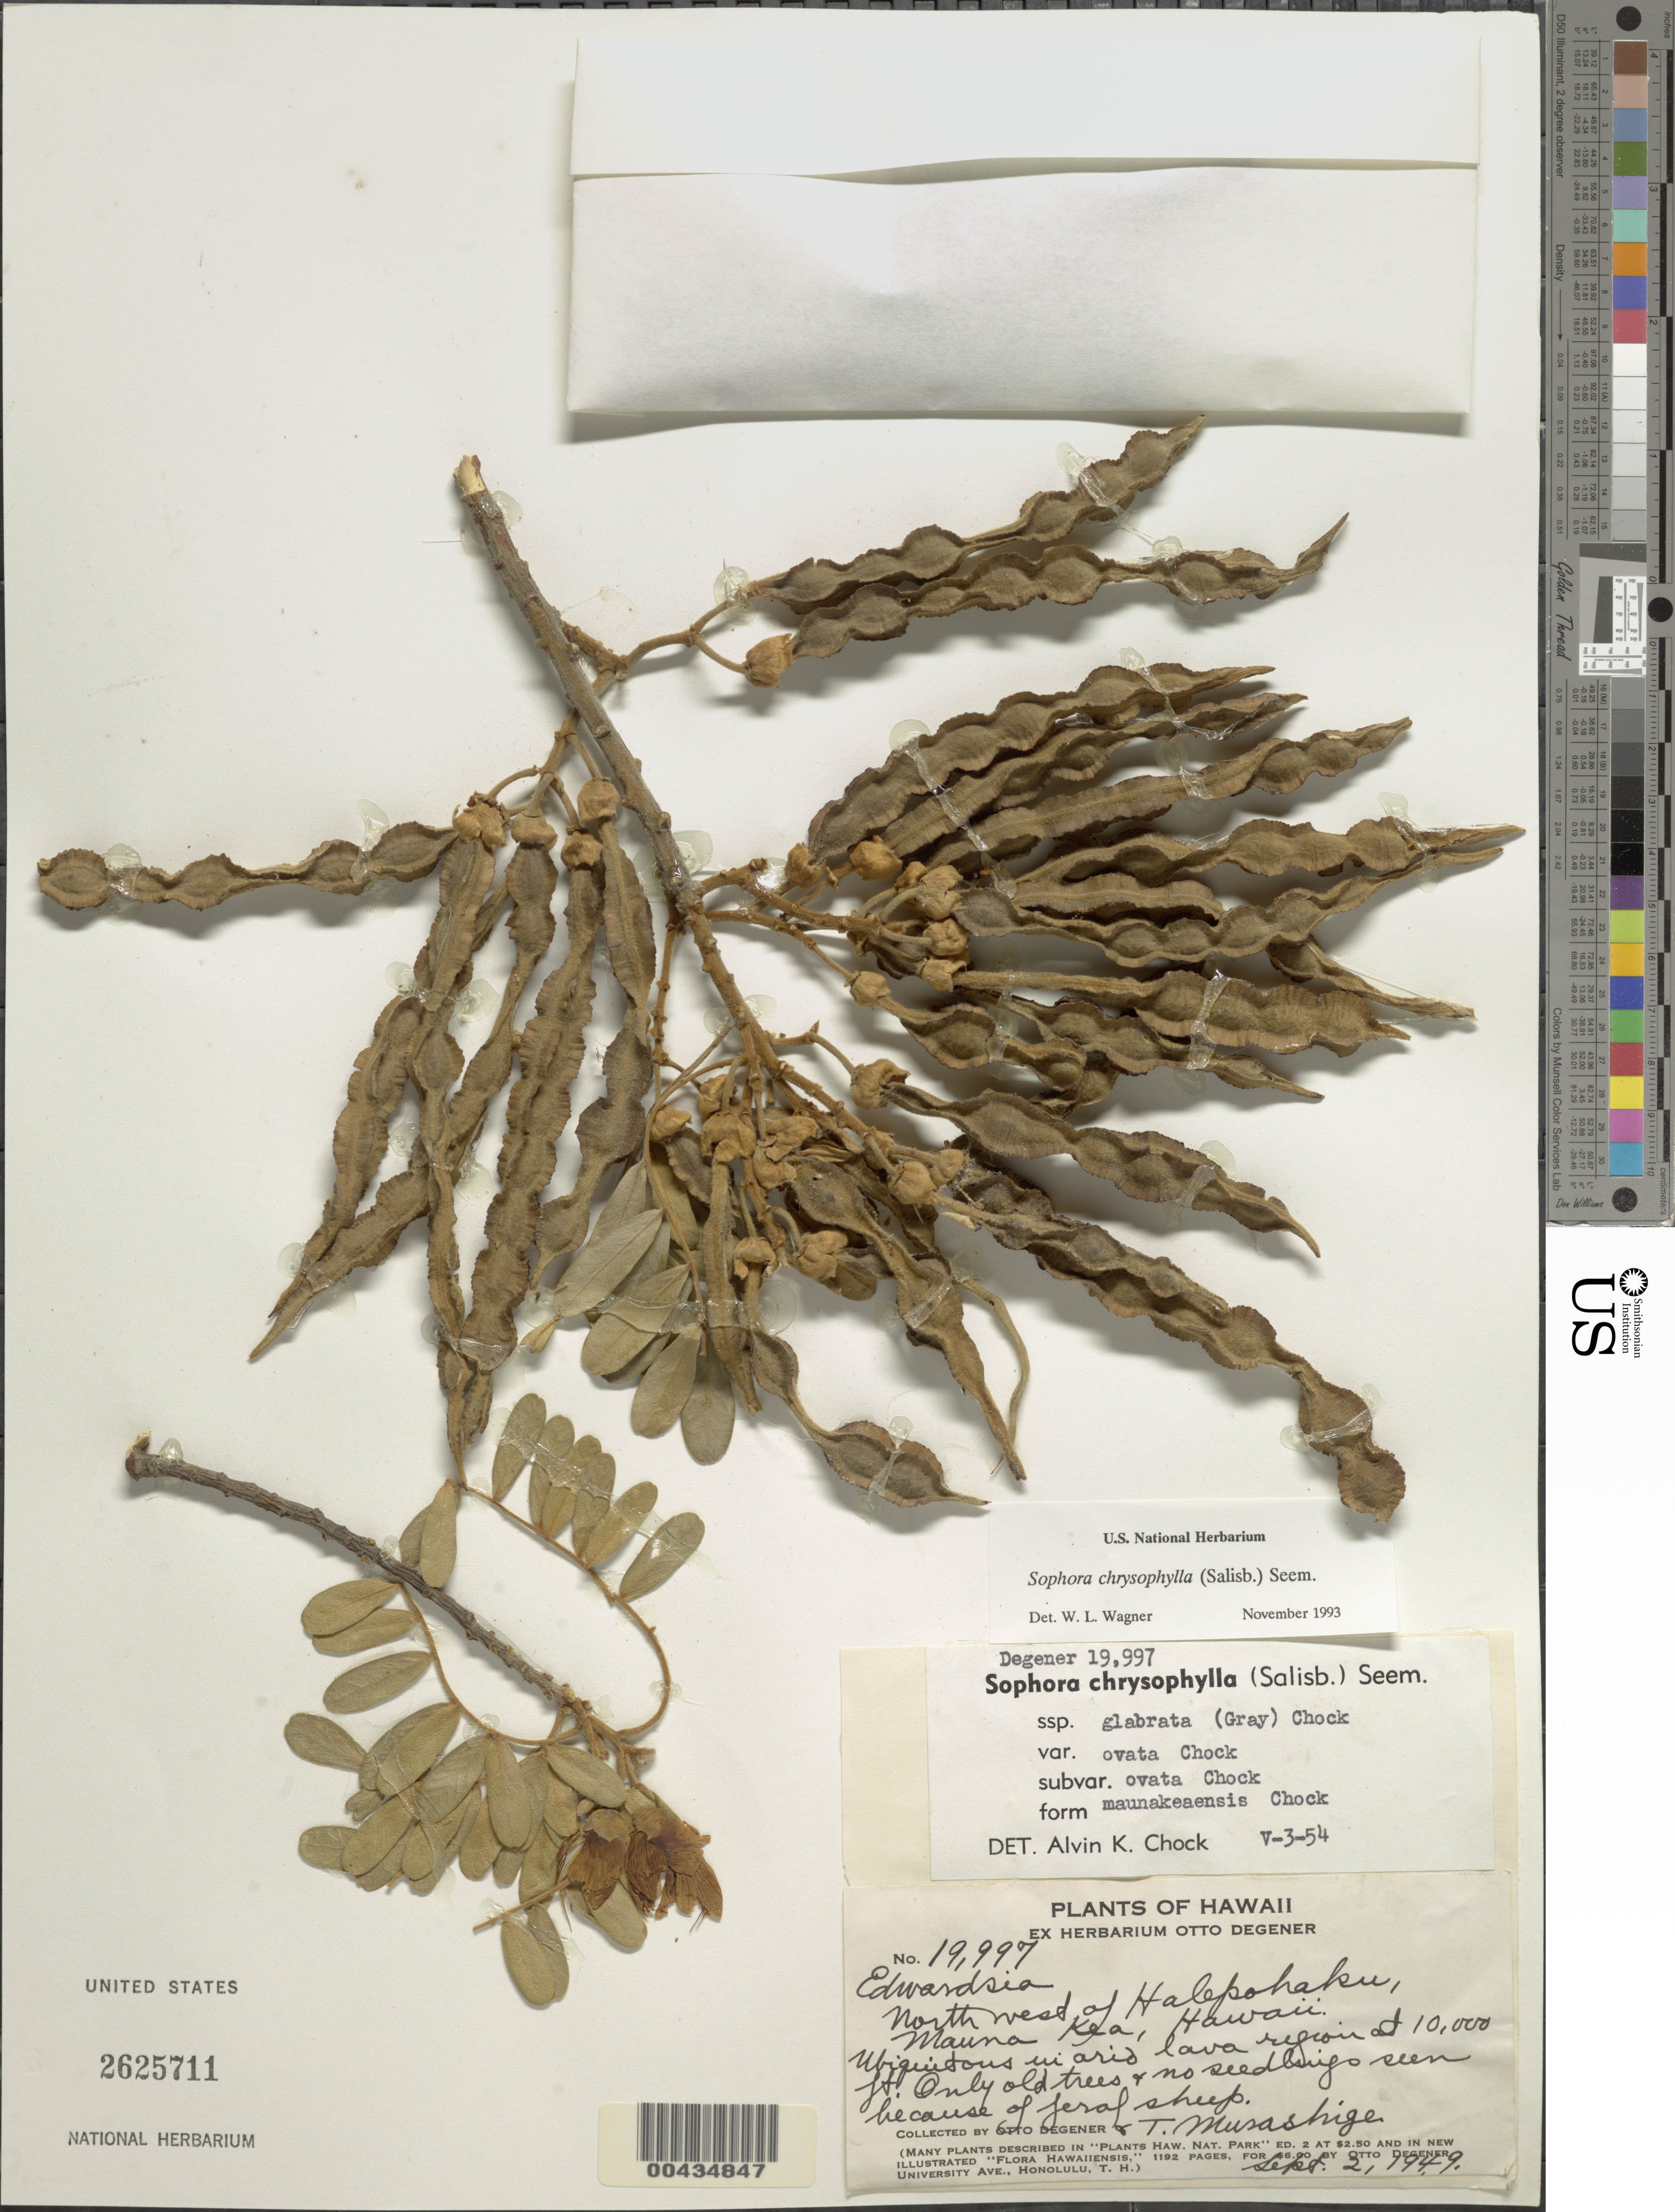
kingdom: Plantae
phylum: Tracheophyta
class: Magnoliopsida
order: Fabales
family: Fabaceae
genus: Sophora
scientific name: Sophora chrysophylla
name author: (Salisb.) Seem.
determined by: Wagner, W. L., (BOT), Smithsonian Institution - National Museum of Natural History (UNITED STATES)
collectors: O. Degener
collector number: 19997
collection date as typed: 2 Sep 1949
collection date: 1949-09-02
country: United States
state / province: Hawaii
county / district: Hawaii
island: Hawaii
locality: NW of Halepohaku, Mauna Kea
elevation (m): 3048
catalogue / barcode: US 2625711